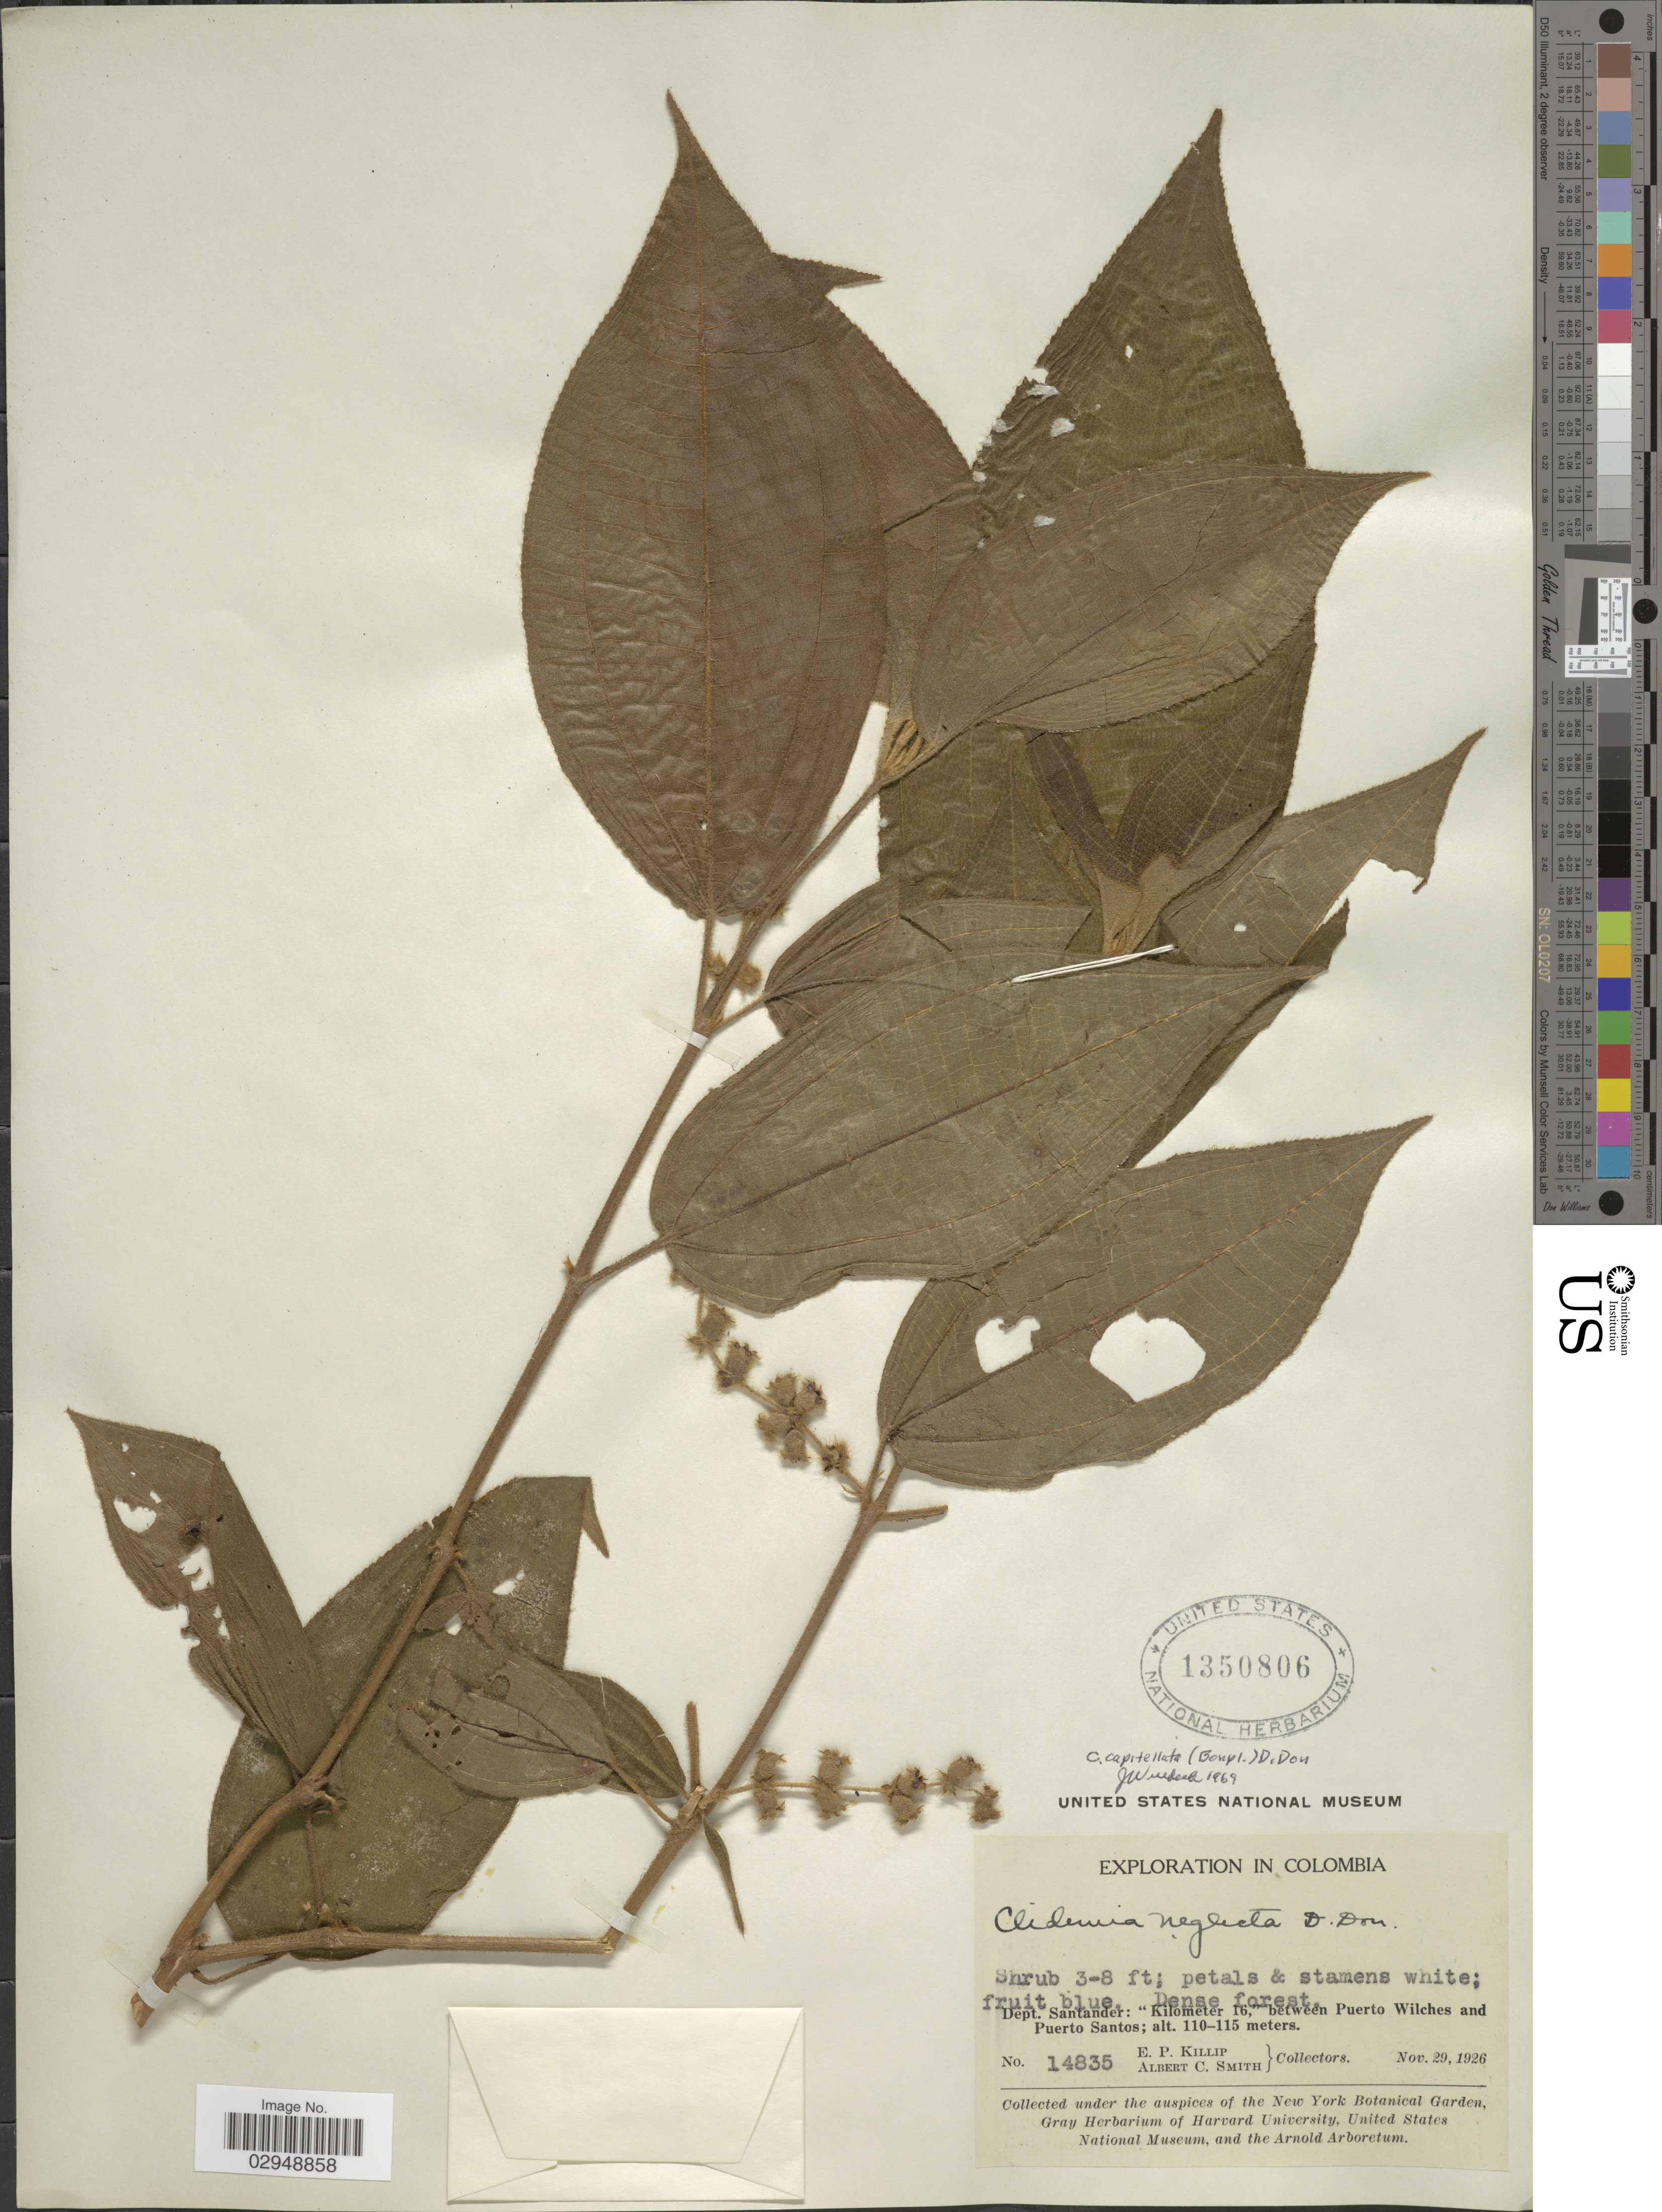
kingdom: Plantae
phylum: Tracheophyta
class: Magnoliopsida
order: Myrtales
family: Melastomataceae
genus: Clidemia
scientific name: Clidemia capitellata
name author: (Bonpl.) D. Don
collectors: E. P. Killip & A. C. Smith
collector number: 14835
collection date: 1926-11-29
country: Colombia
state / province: Santander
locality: Dept. Santander: "Kilometer 16", between Puerto Wilches and Puerto Santos.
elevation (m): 110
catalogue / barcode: US 1350806